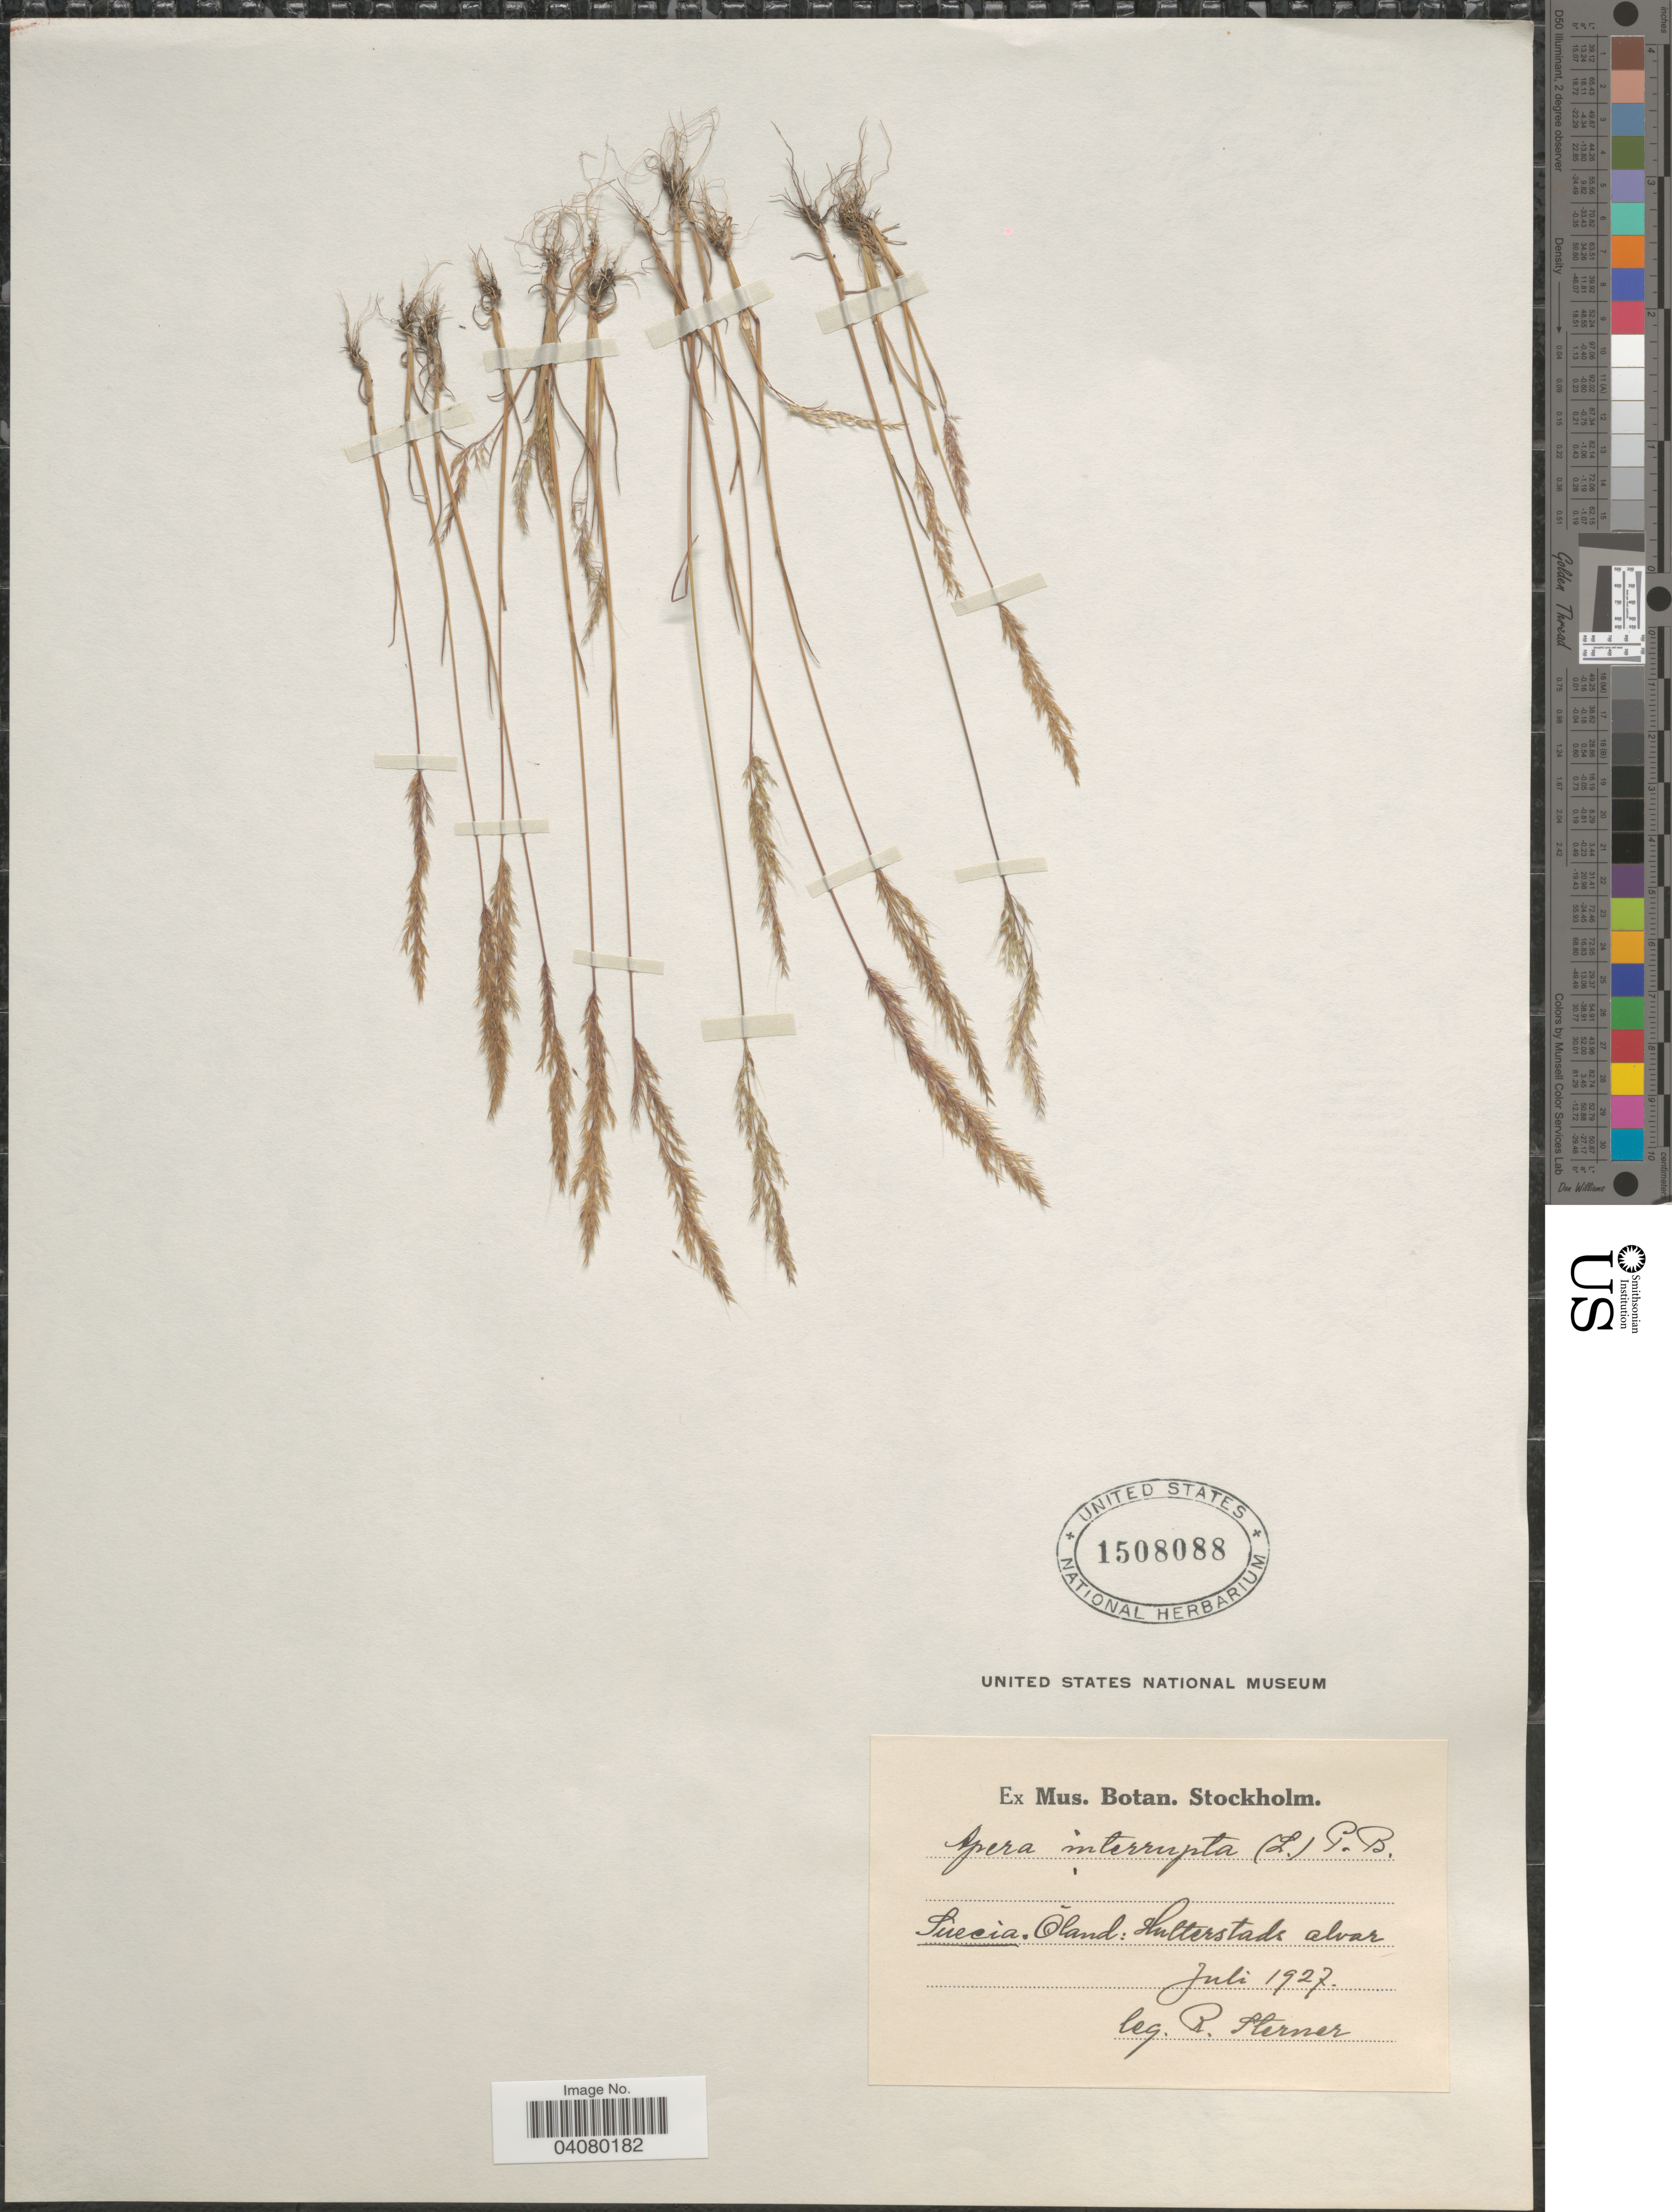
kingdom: Plantae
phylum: Tracheophyta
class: Liliopsida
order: Poales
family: Poaceae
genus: Apera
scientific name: Apera interrupta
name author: (L.) P. Beauv.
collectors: R. Sterner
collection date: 1927-07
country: Sweden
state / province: Kalmar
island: Oland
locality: Suecia. Öland: Hulterstads alvar.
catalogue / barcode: US 1508088